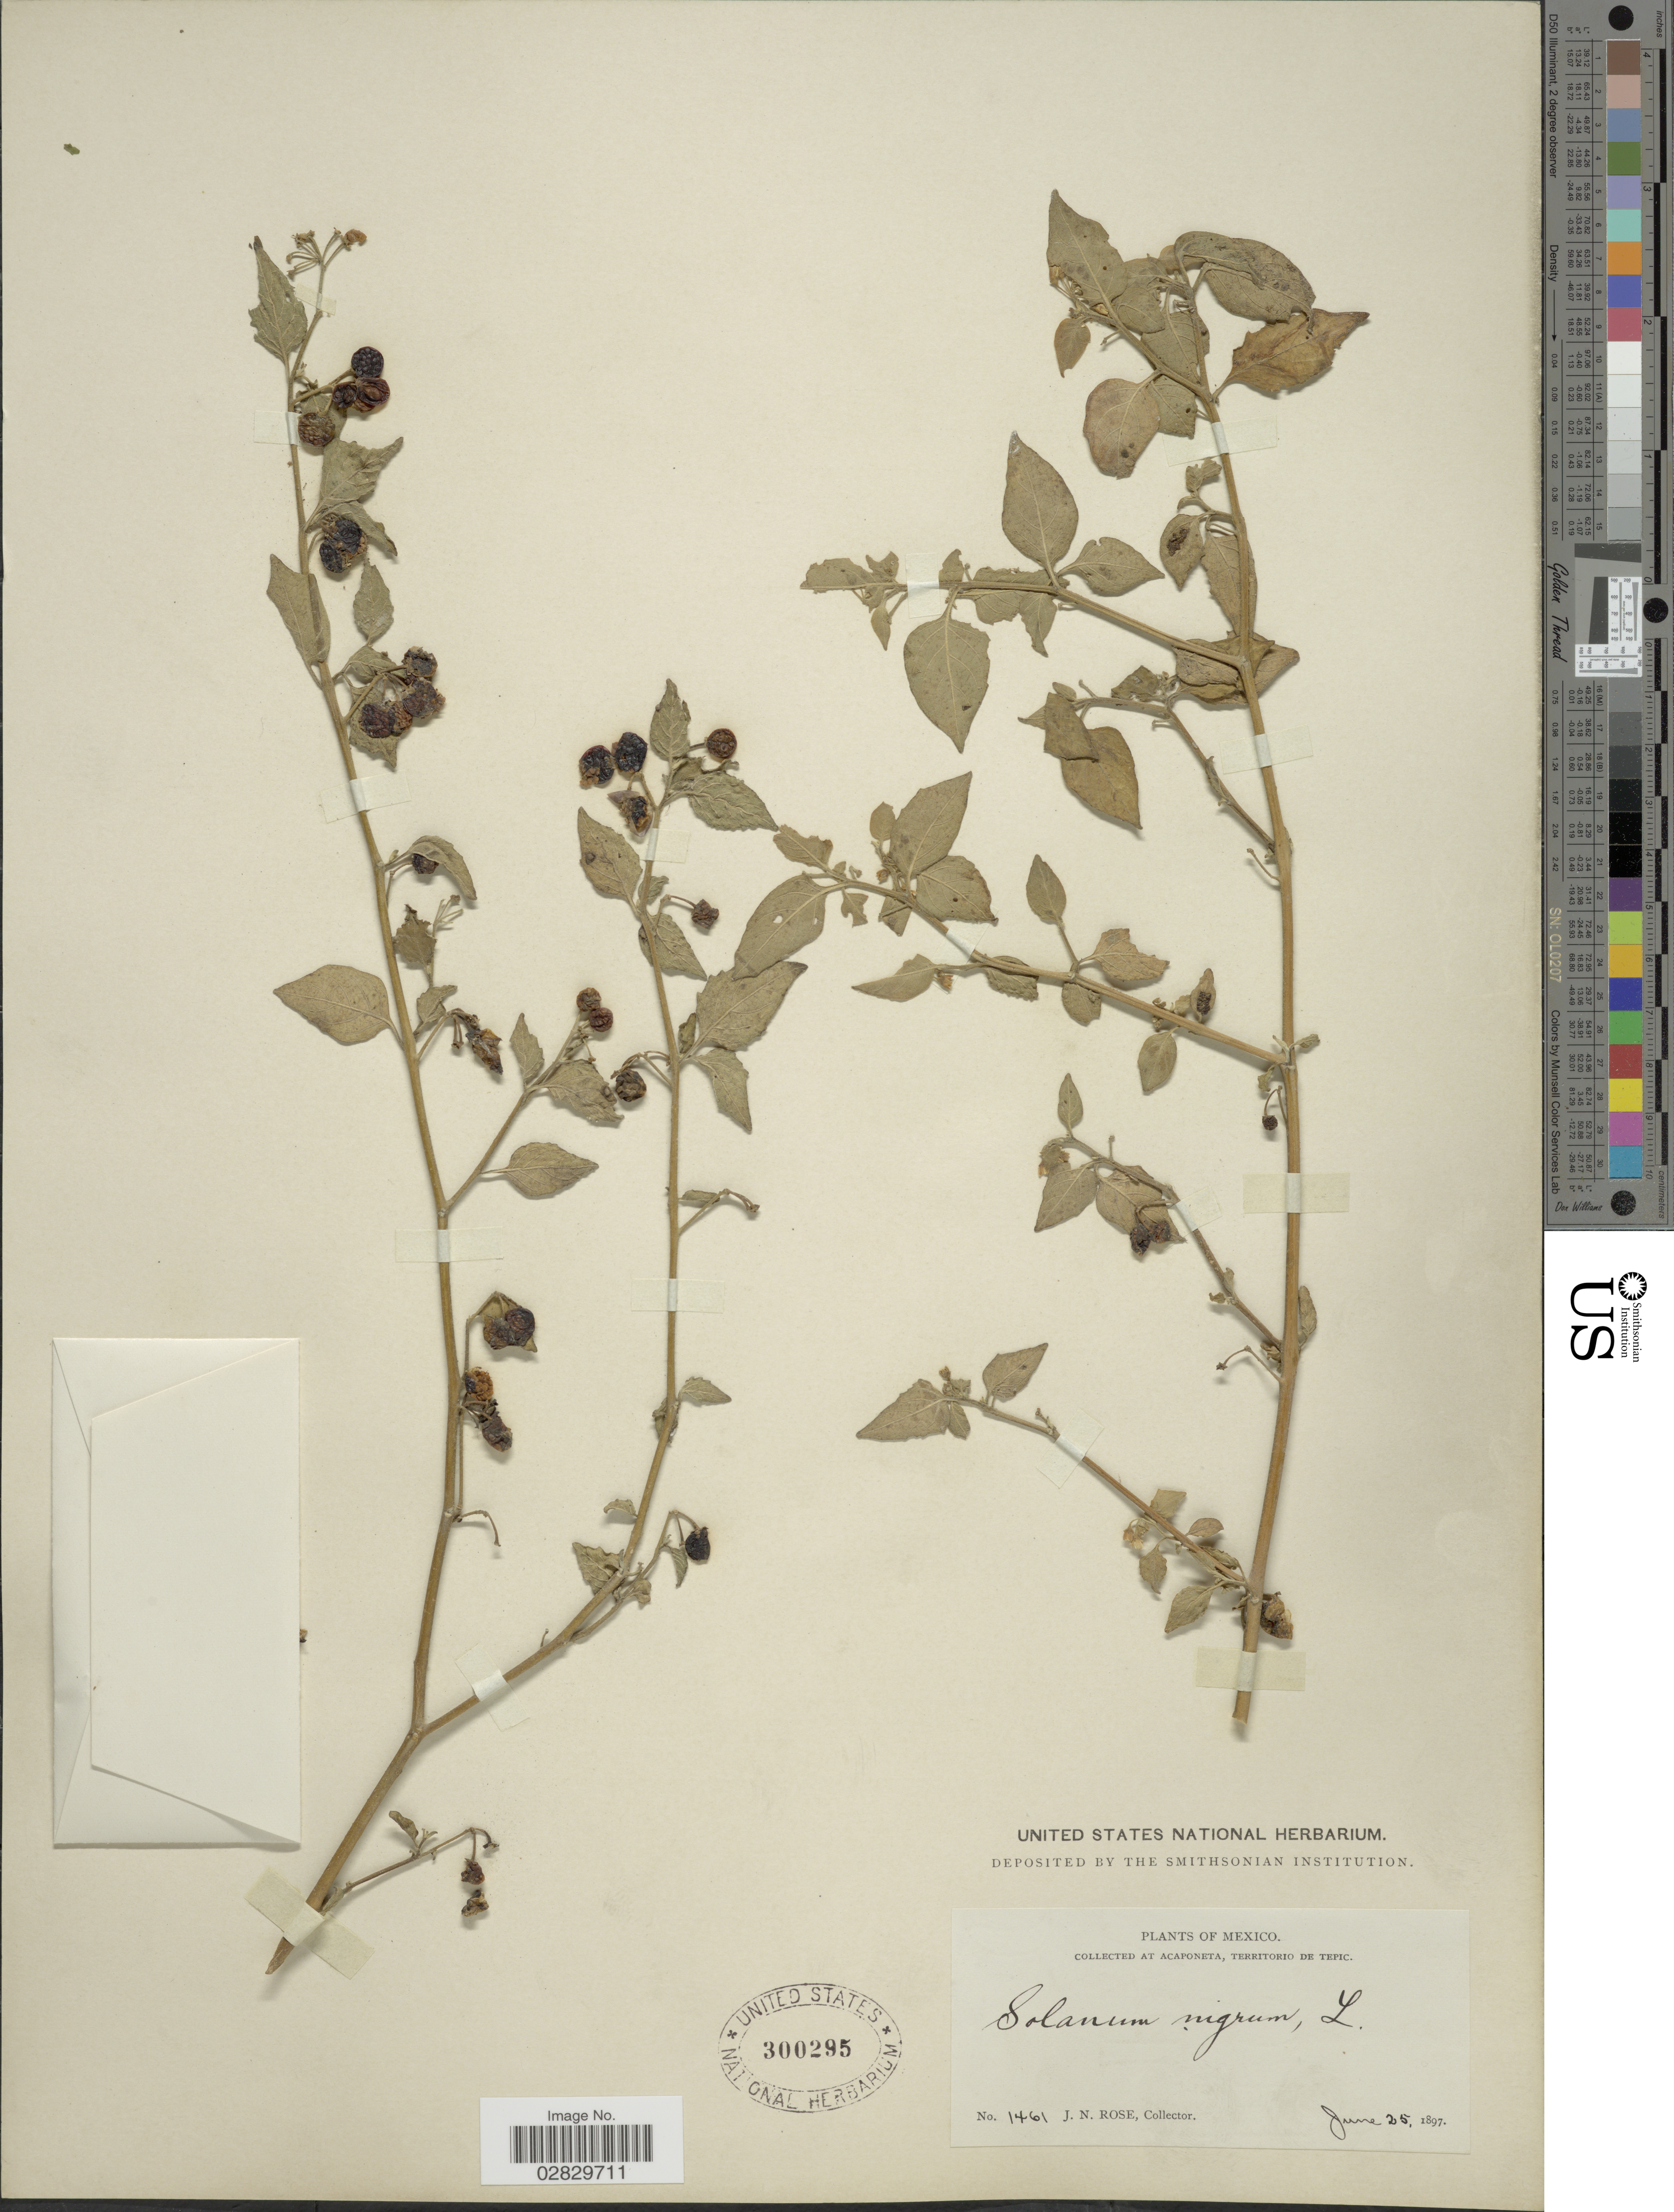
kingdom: Plantae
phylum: Tracheophyta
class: Magnoliopsida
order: Solanales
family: Solanaceae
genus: Solanum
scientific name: Solanum nigrescens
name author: M. Martens & Galeotti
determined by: Knapp, S. D.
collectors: J. N. Rose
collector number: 1461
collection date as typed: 25 Jun 1897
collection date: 1897-06-25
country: Mexico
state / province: Nayarit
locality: Acaponeta, Territorio de Tepic.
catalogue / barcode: US 300295